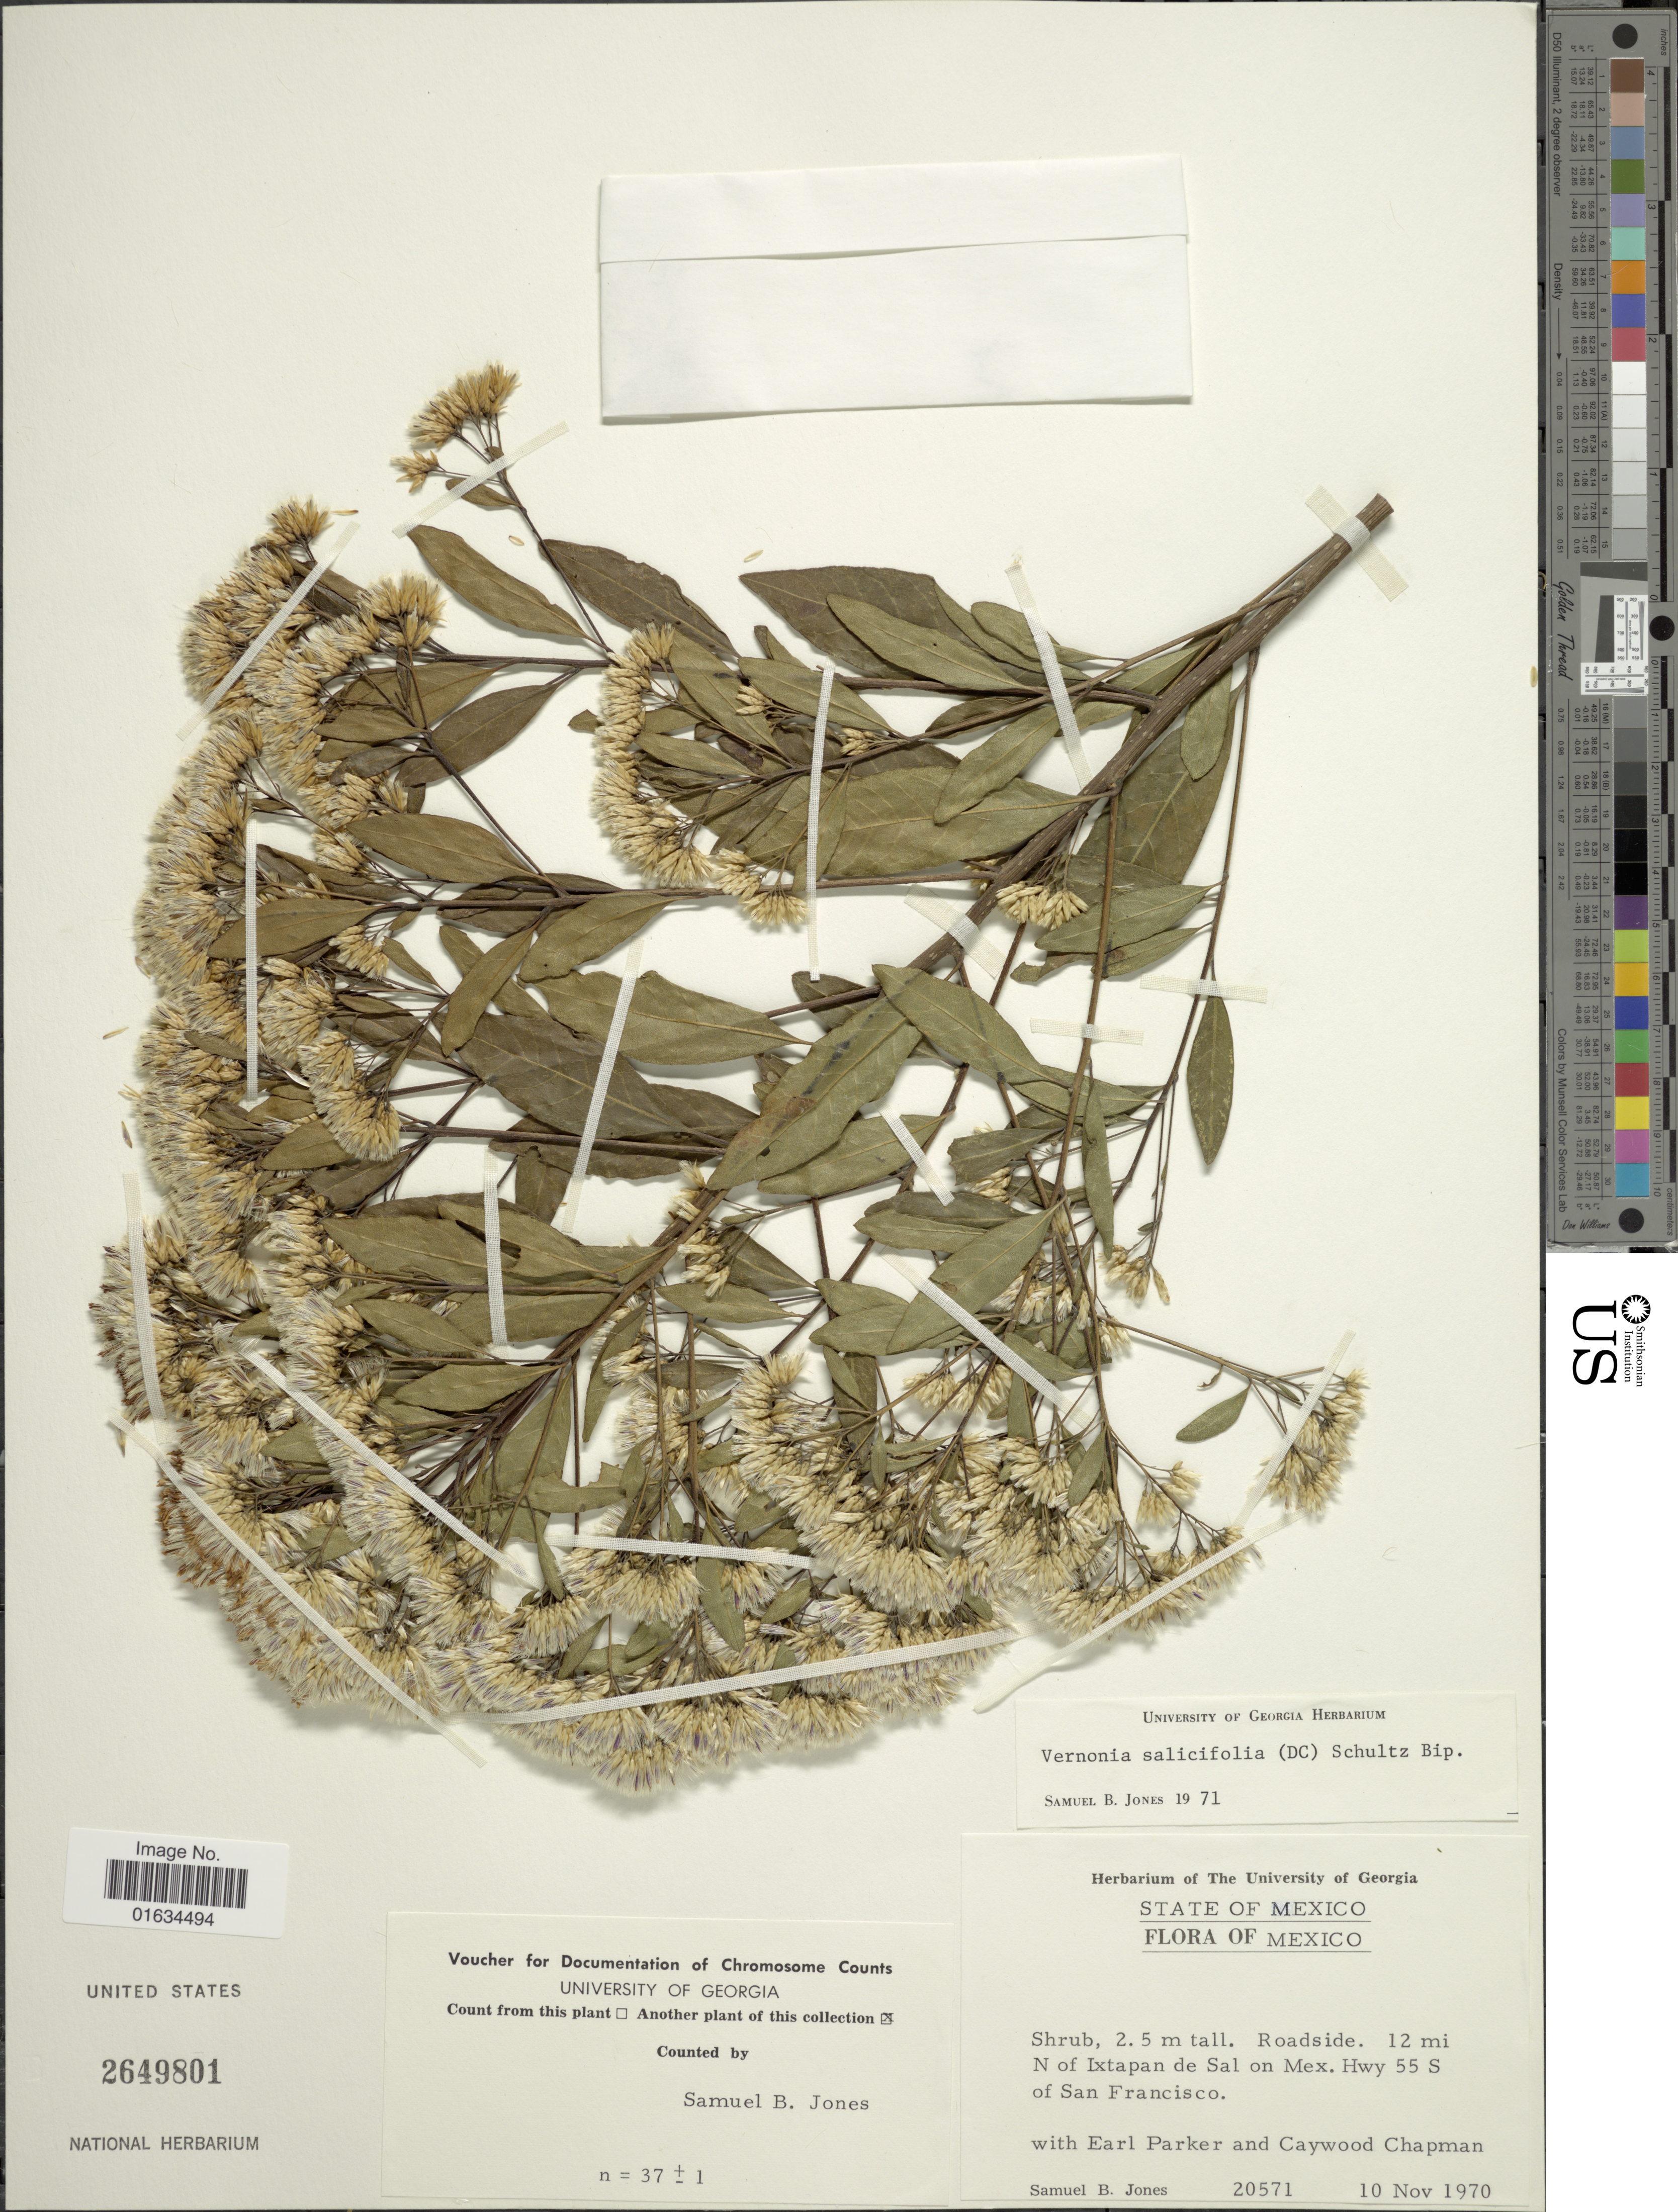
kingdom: Plantae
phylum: Tracheophyta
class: Magnoliopsida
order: Asterales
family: Asteraceae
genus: Critoniopsis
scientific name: Critoniopsis salicifolia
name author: (DC.) H. Rob.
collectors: S. B. Jones, E. Parker & C. Chapman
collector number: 20571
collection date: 1970-11-10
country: Mexico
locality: Roadside, 12 mi N of Ixtapan de Sal on Mex. Hwy 55 S of San Francisco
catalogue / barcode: US 2649801